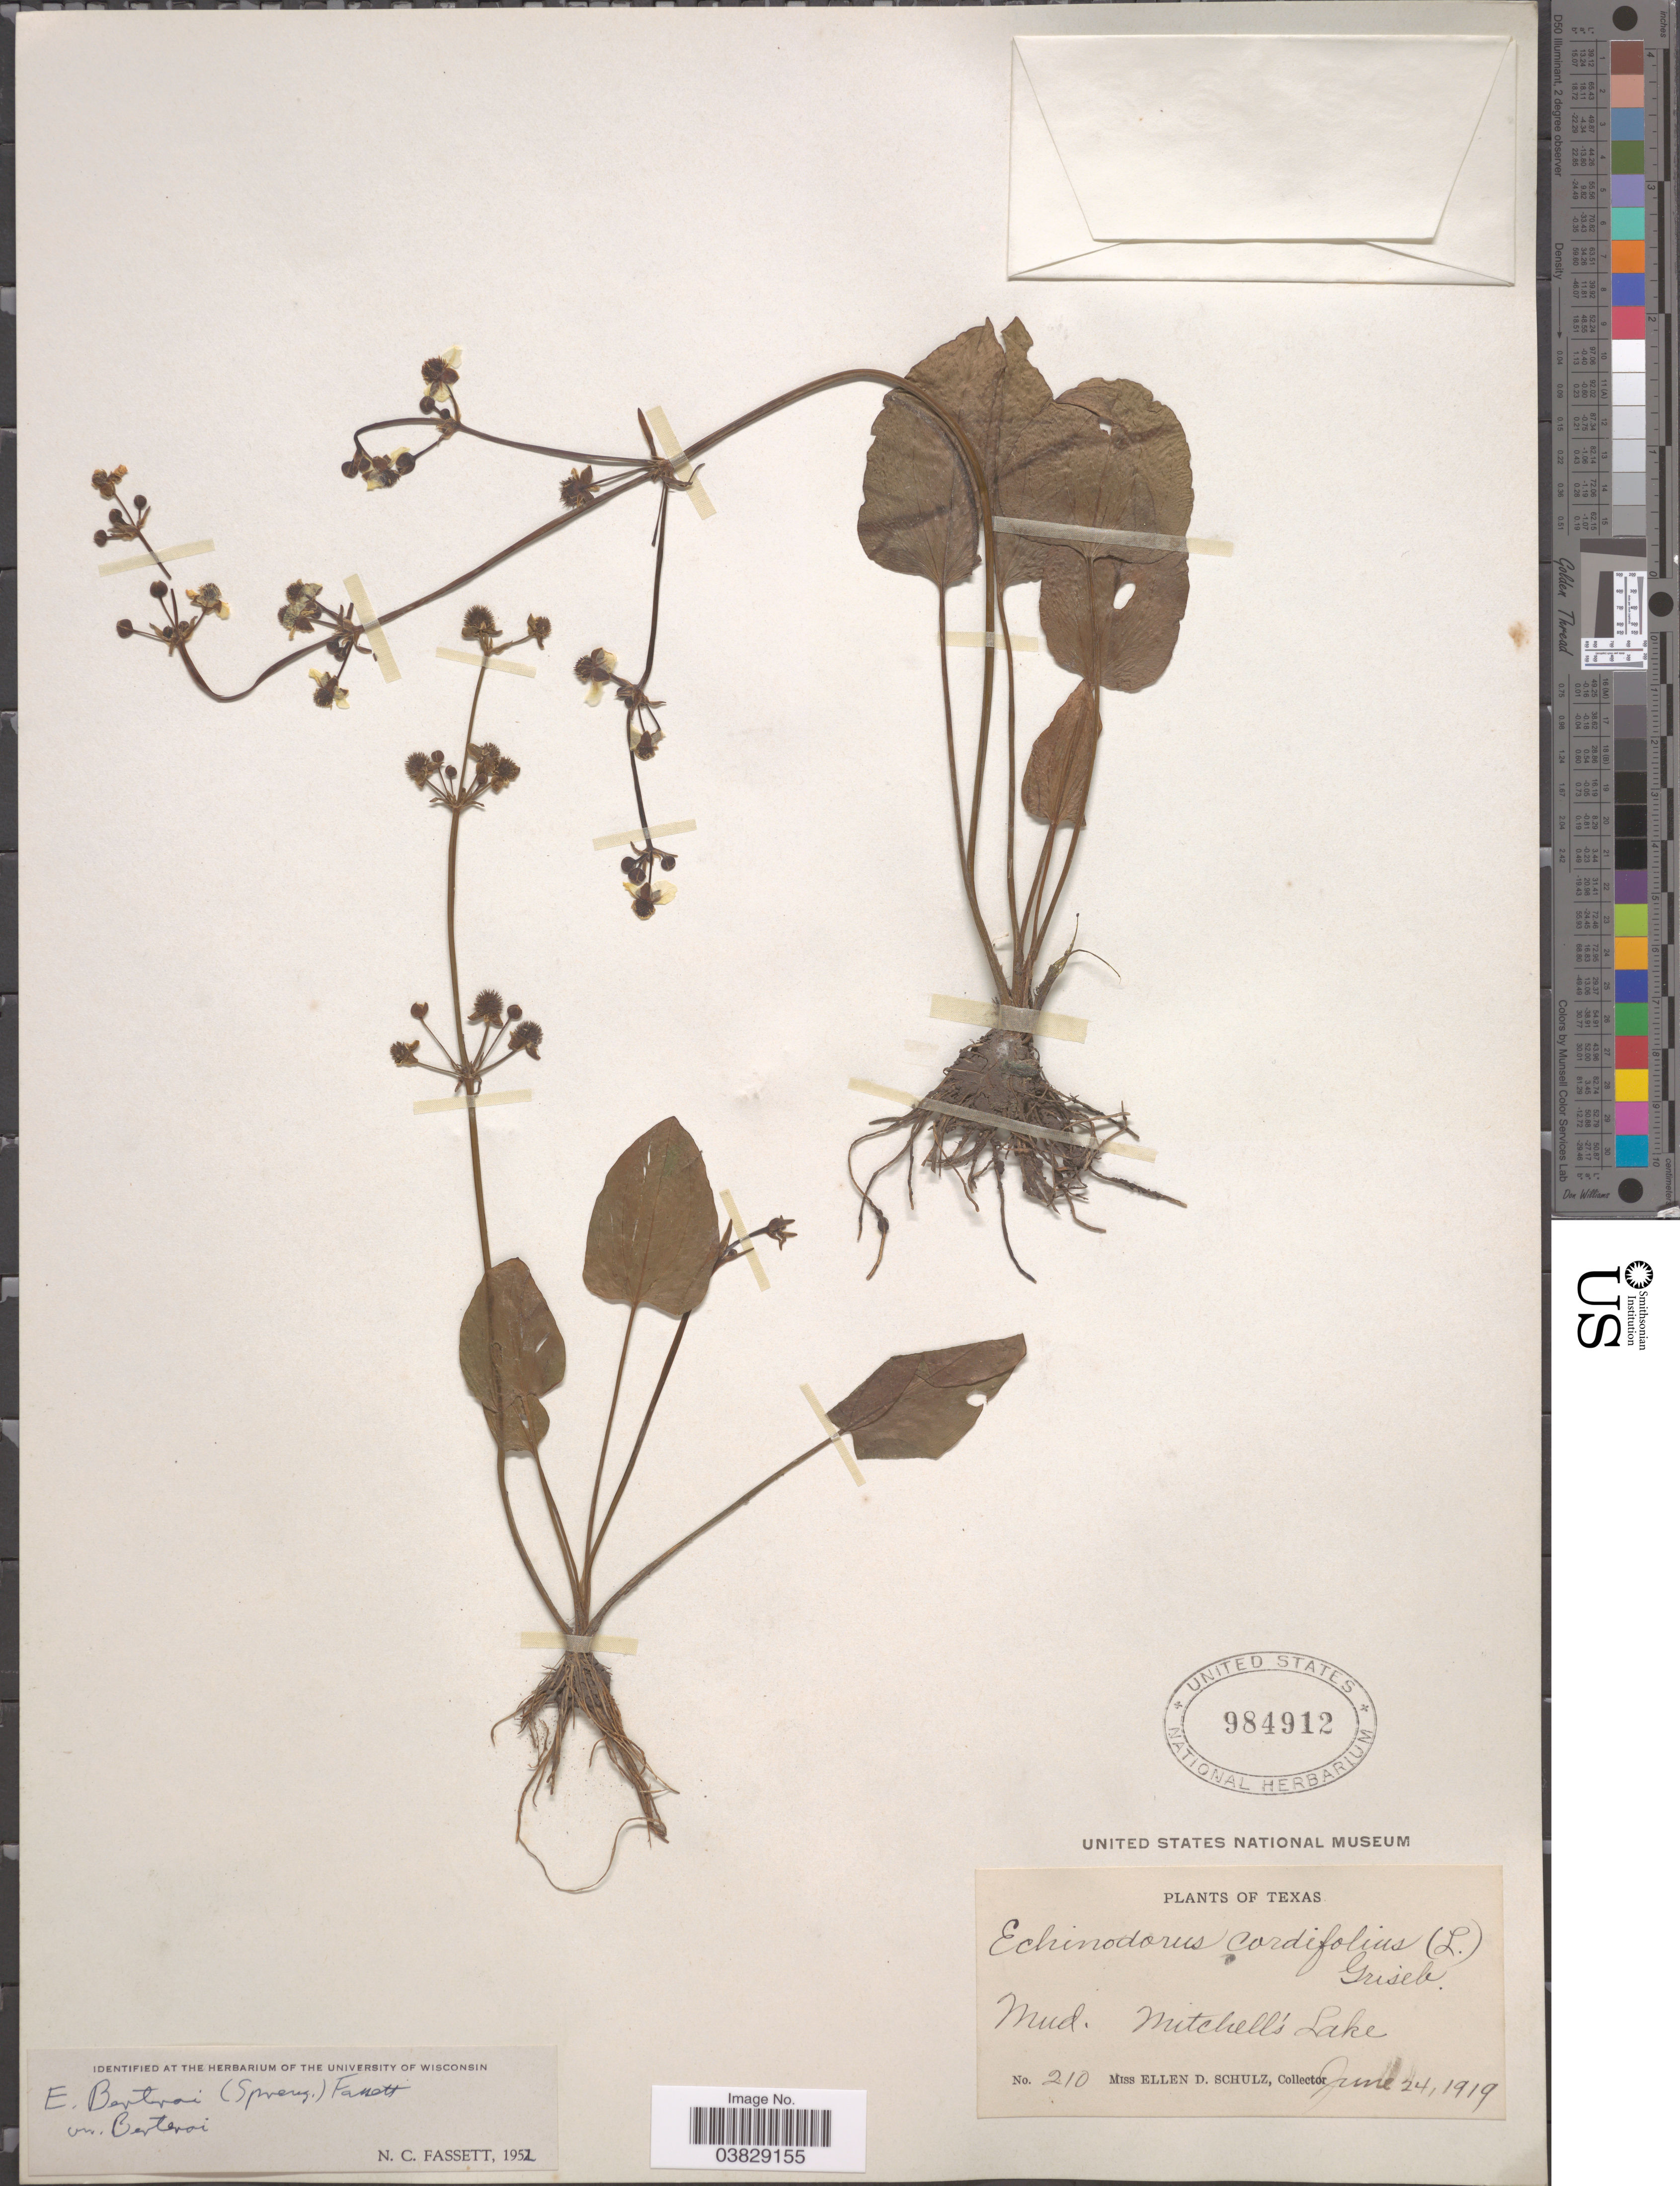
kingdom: Plantae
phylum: Tracheophyta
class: Liliopsida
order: Alismatales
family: Alismataceae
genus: Echinodorus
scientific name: Echinodorus berteroi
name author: (Spreng.) Fassett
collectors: E. D. Schulz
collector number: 210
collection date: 1919-06-24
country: United States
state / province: Texas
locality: Mud. Mitchell's Lake.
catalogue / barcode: US 984912